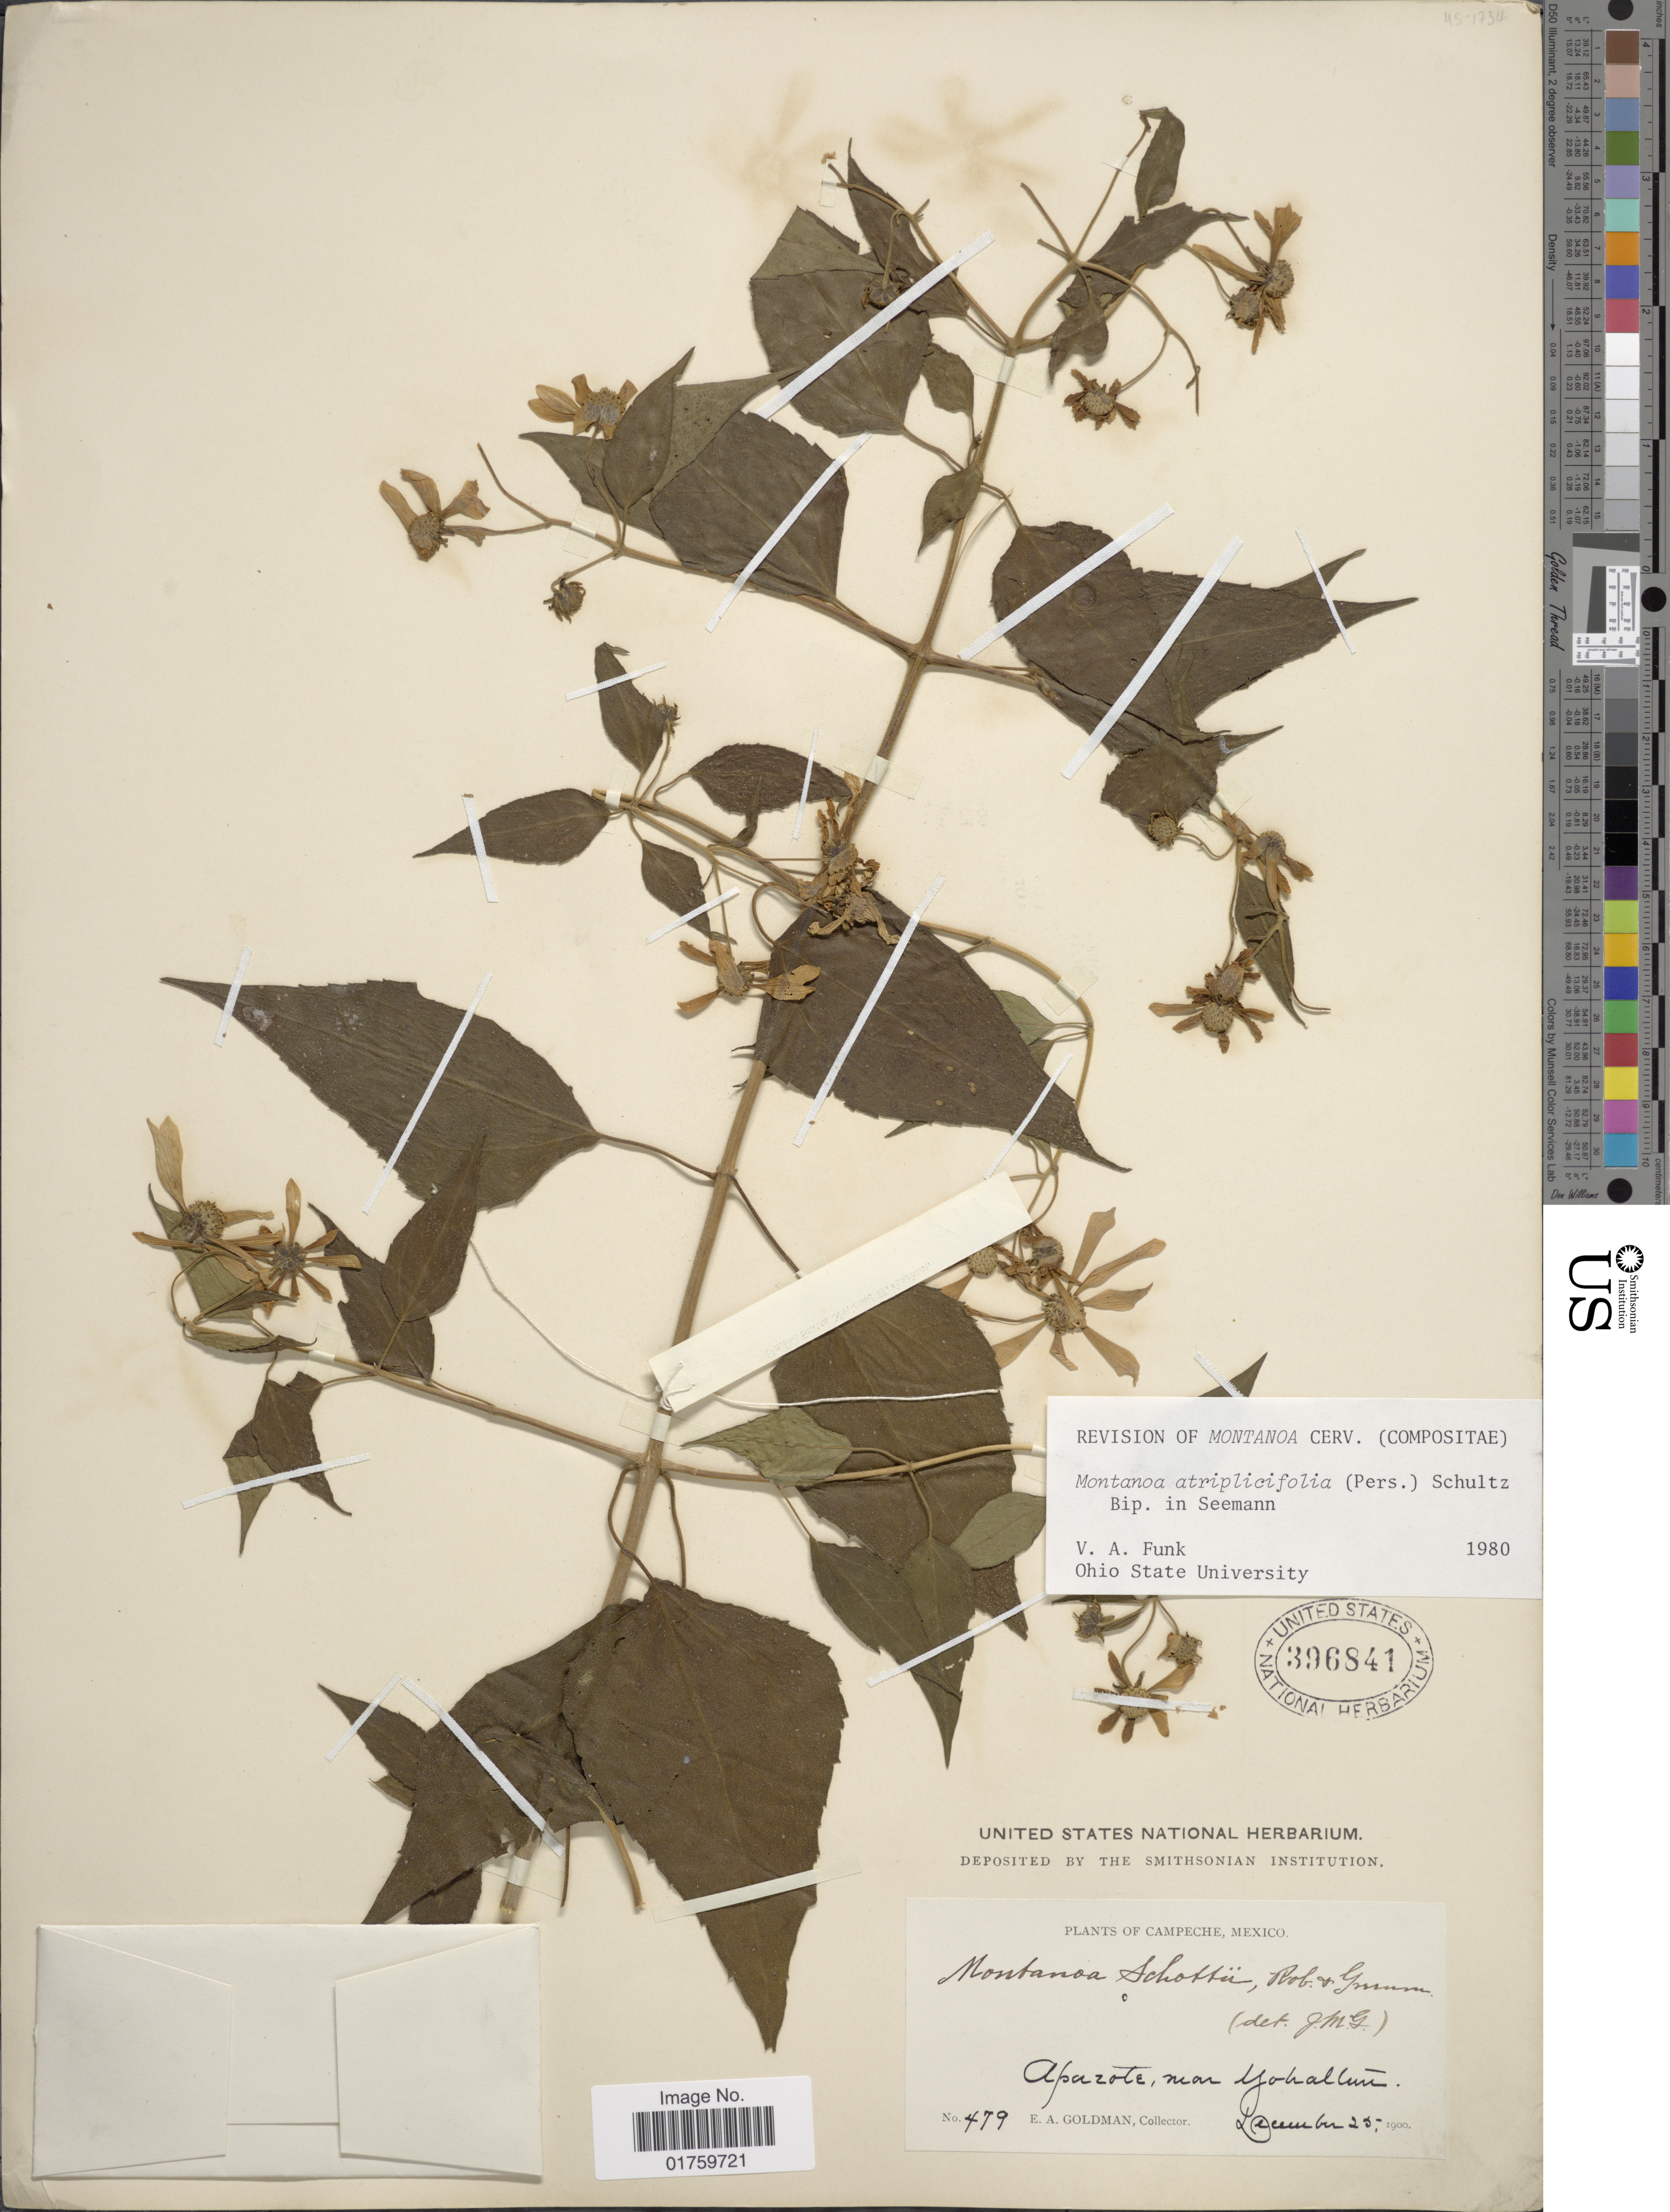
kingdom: Plantae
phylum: Tracheophyta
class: Magnoliopsida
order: Asterales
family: Asteraceae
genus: Montanoa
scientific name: Montanoa atriplicifolia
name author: (Pers.) Sch. Bip.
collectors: E. A. Goldman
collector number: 479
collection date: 1900-12-25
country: Mexico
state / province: Campeche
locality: Aparote, near Yohallum.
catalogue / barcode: US 396841